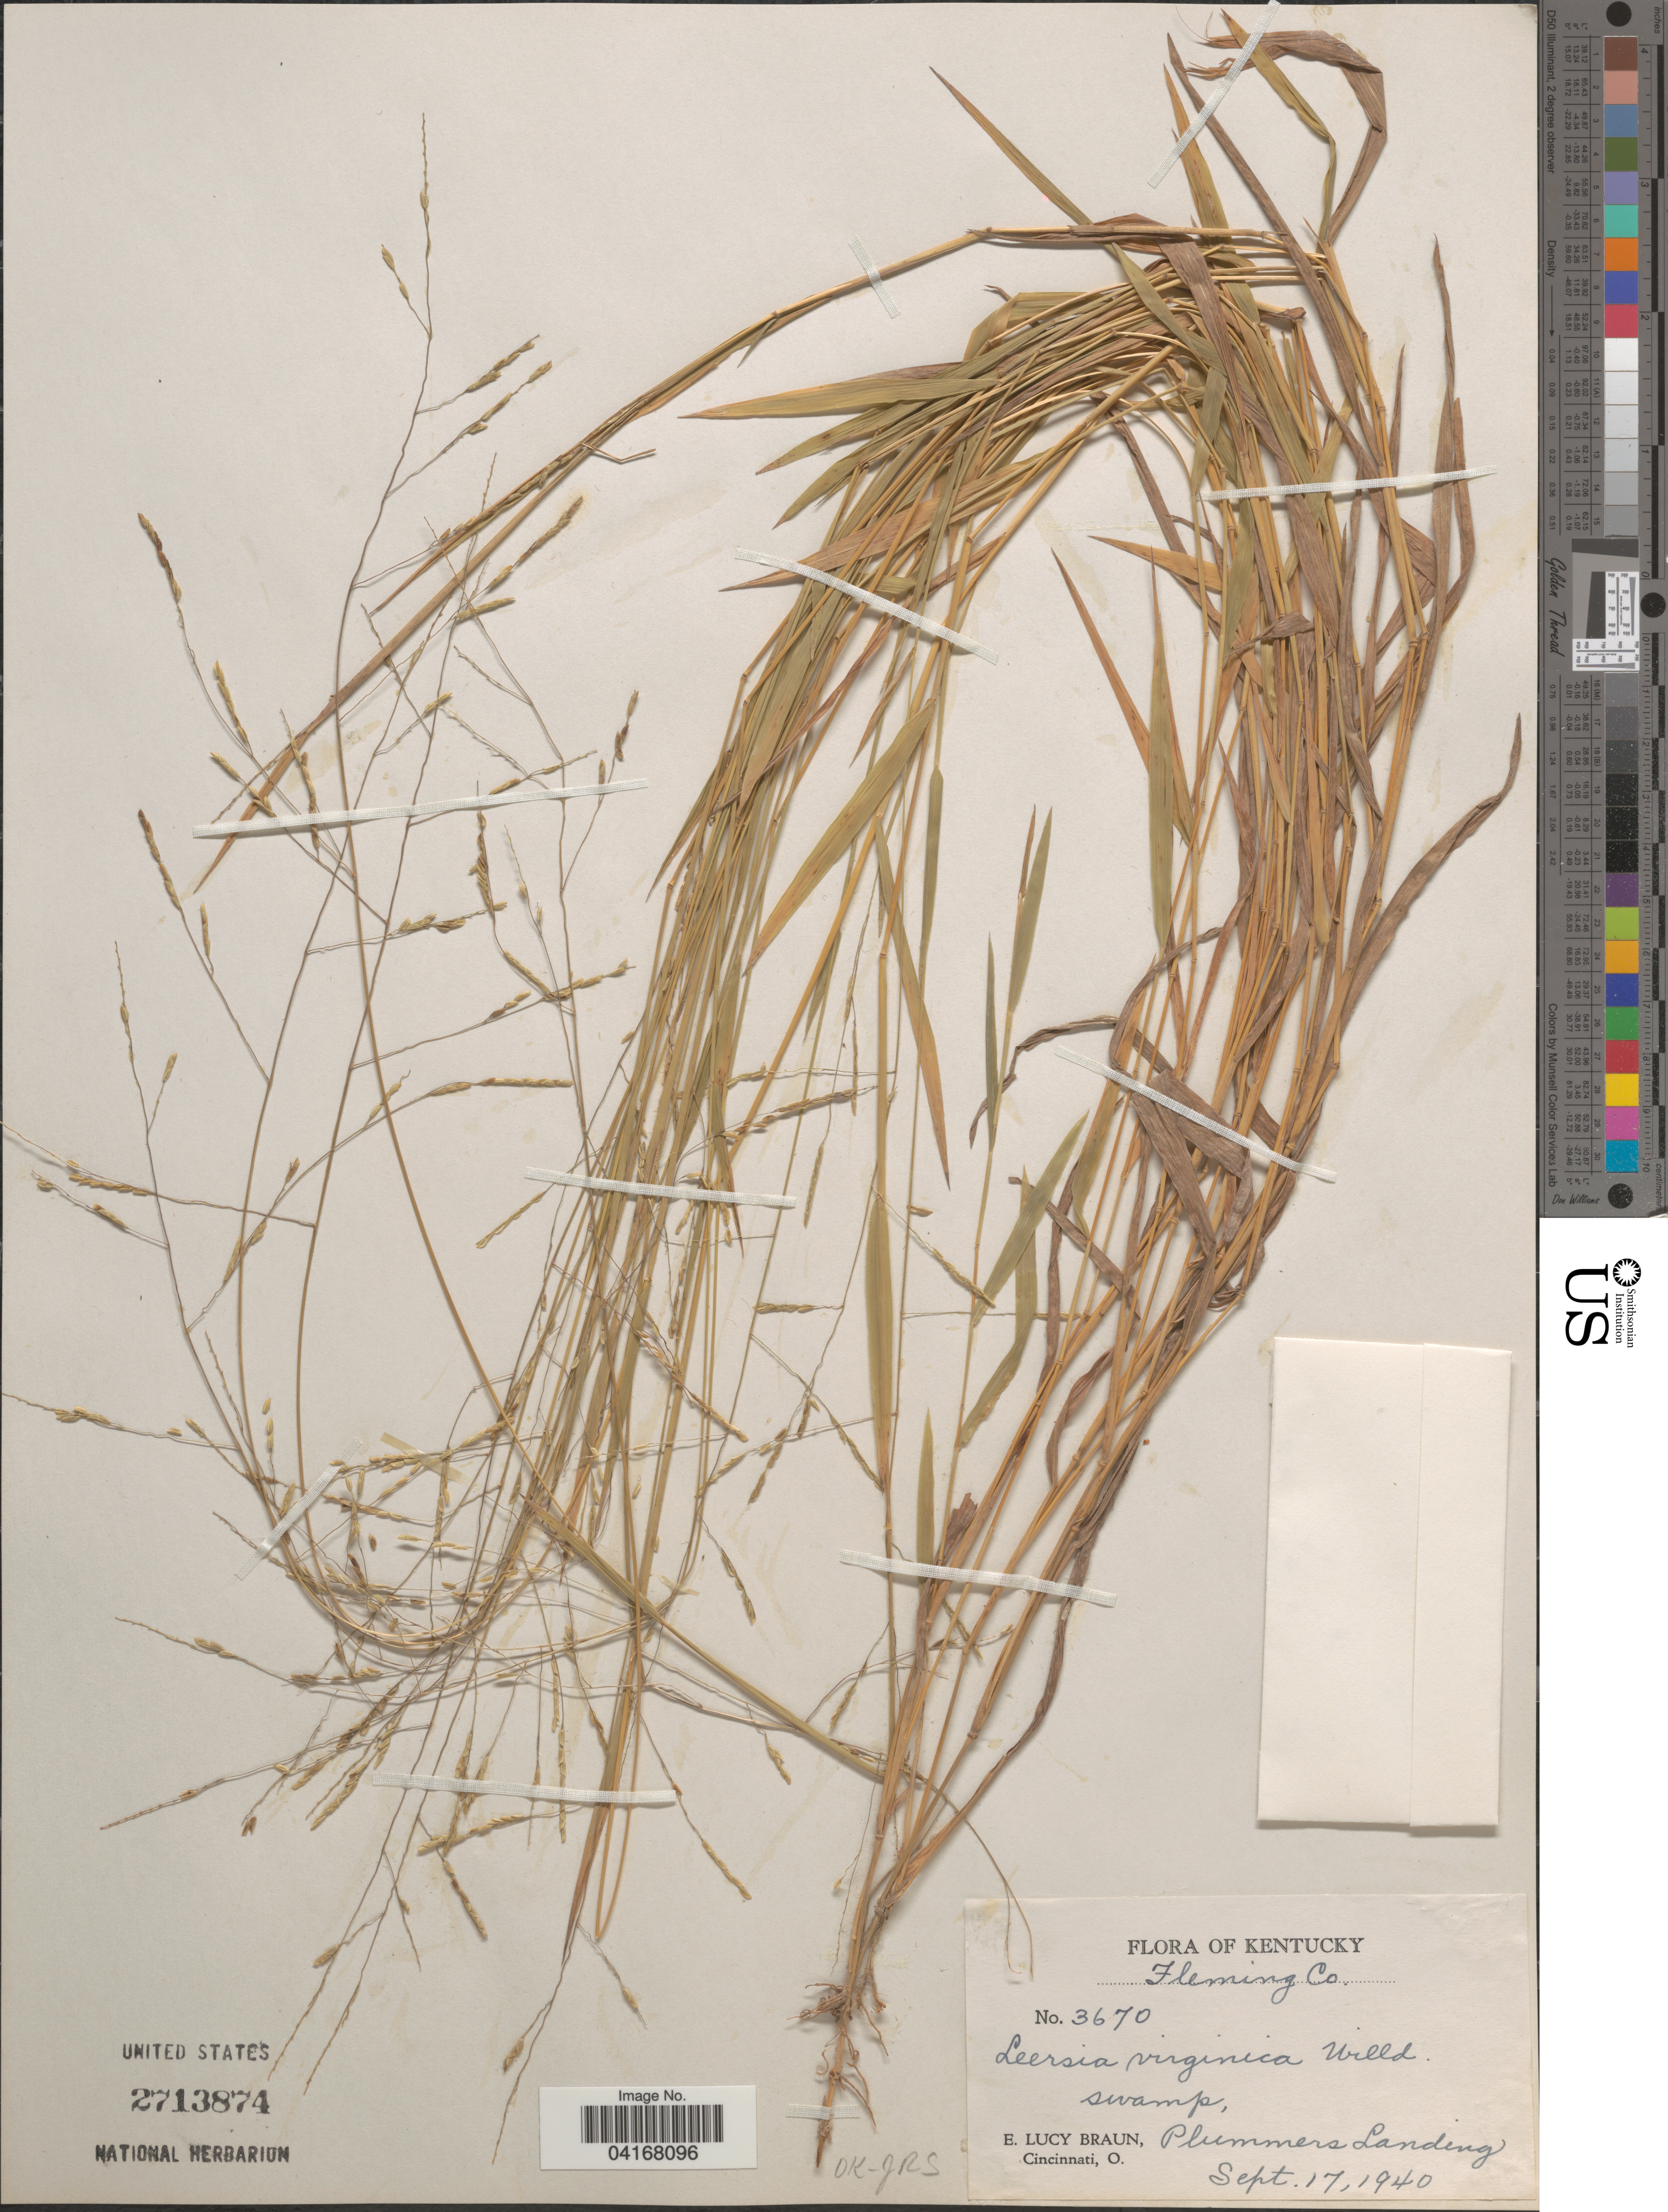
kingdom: Plantae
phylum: Tracheophyta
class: Liliopsida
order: Poales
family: Poaceae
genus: Leersia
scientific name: Leersia virginica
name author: Willd.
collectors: E. L. Braun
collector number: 3670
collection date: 1940-09-17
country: United States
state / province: Kentucky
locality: Fleming Co. Plummers Landing.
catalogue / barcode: US 2713874